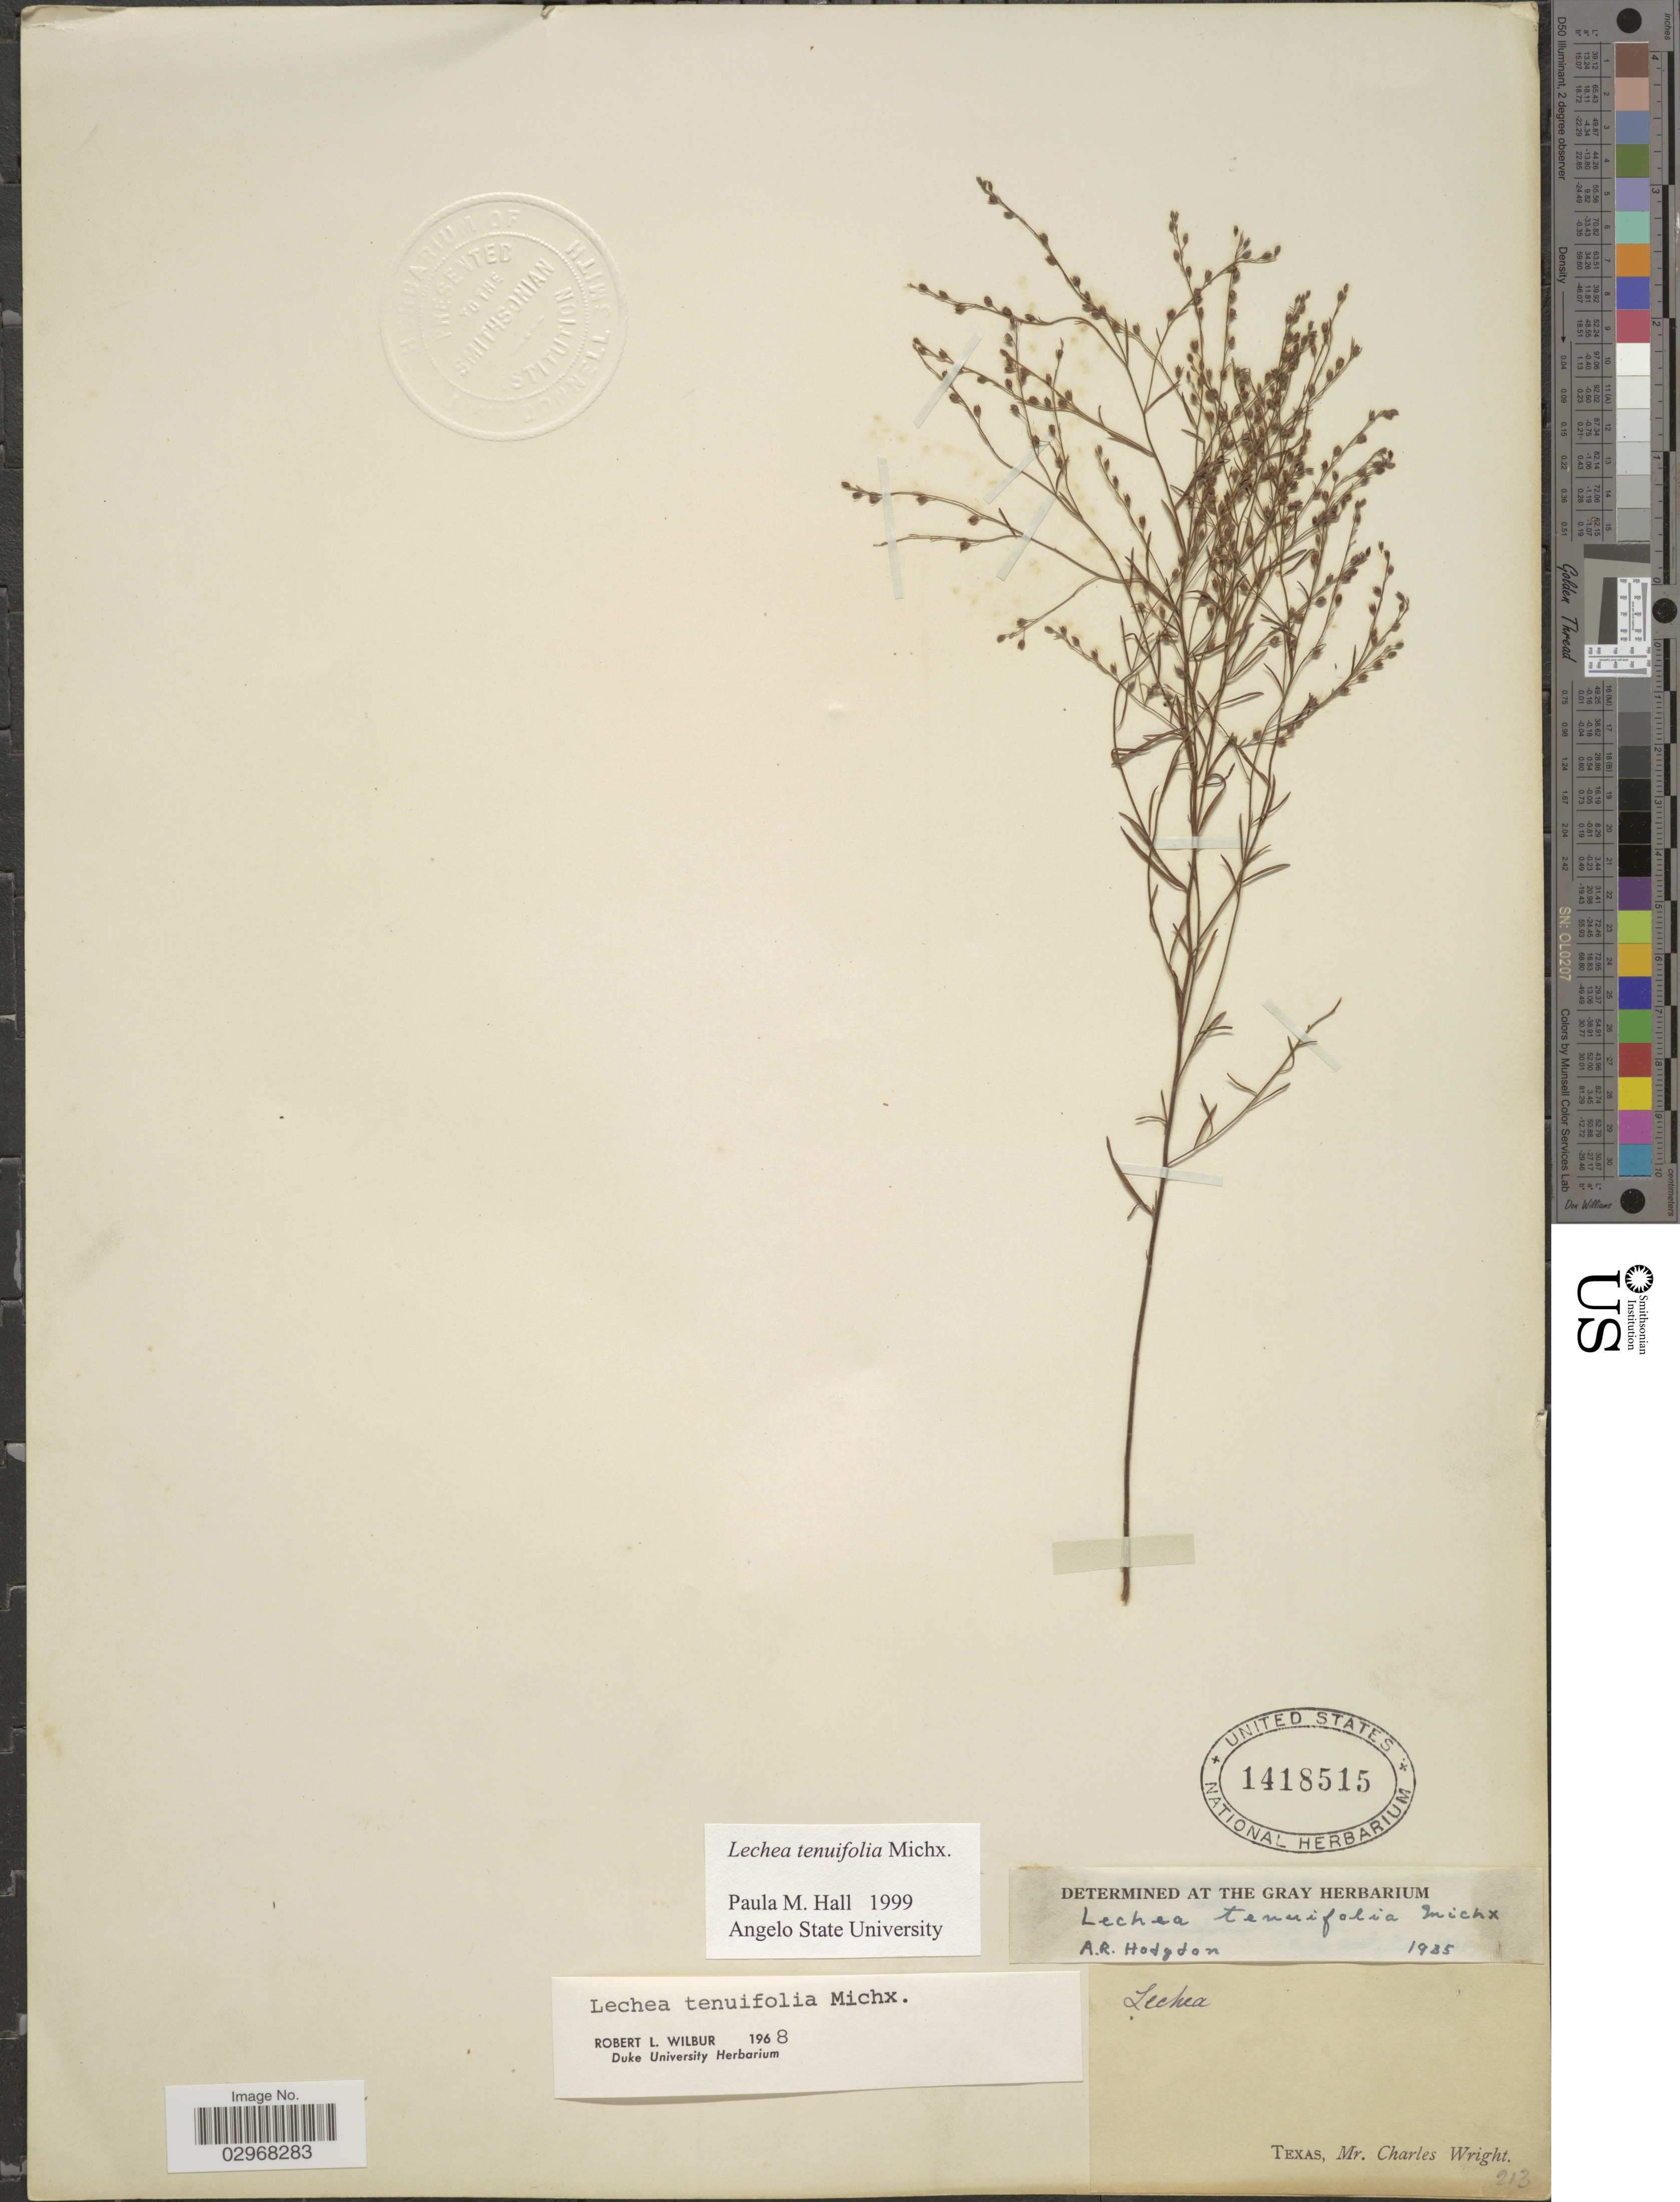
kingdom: Plantae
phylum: Tracheophyta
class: Magnoliopsida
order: Malvales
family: Cistaceae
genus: Lechea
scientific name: Lechea tenuifolia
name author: Michx.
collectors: C. Wright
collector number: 213?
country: United States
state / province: Texas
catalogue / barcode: US 1418515